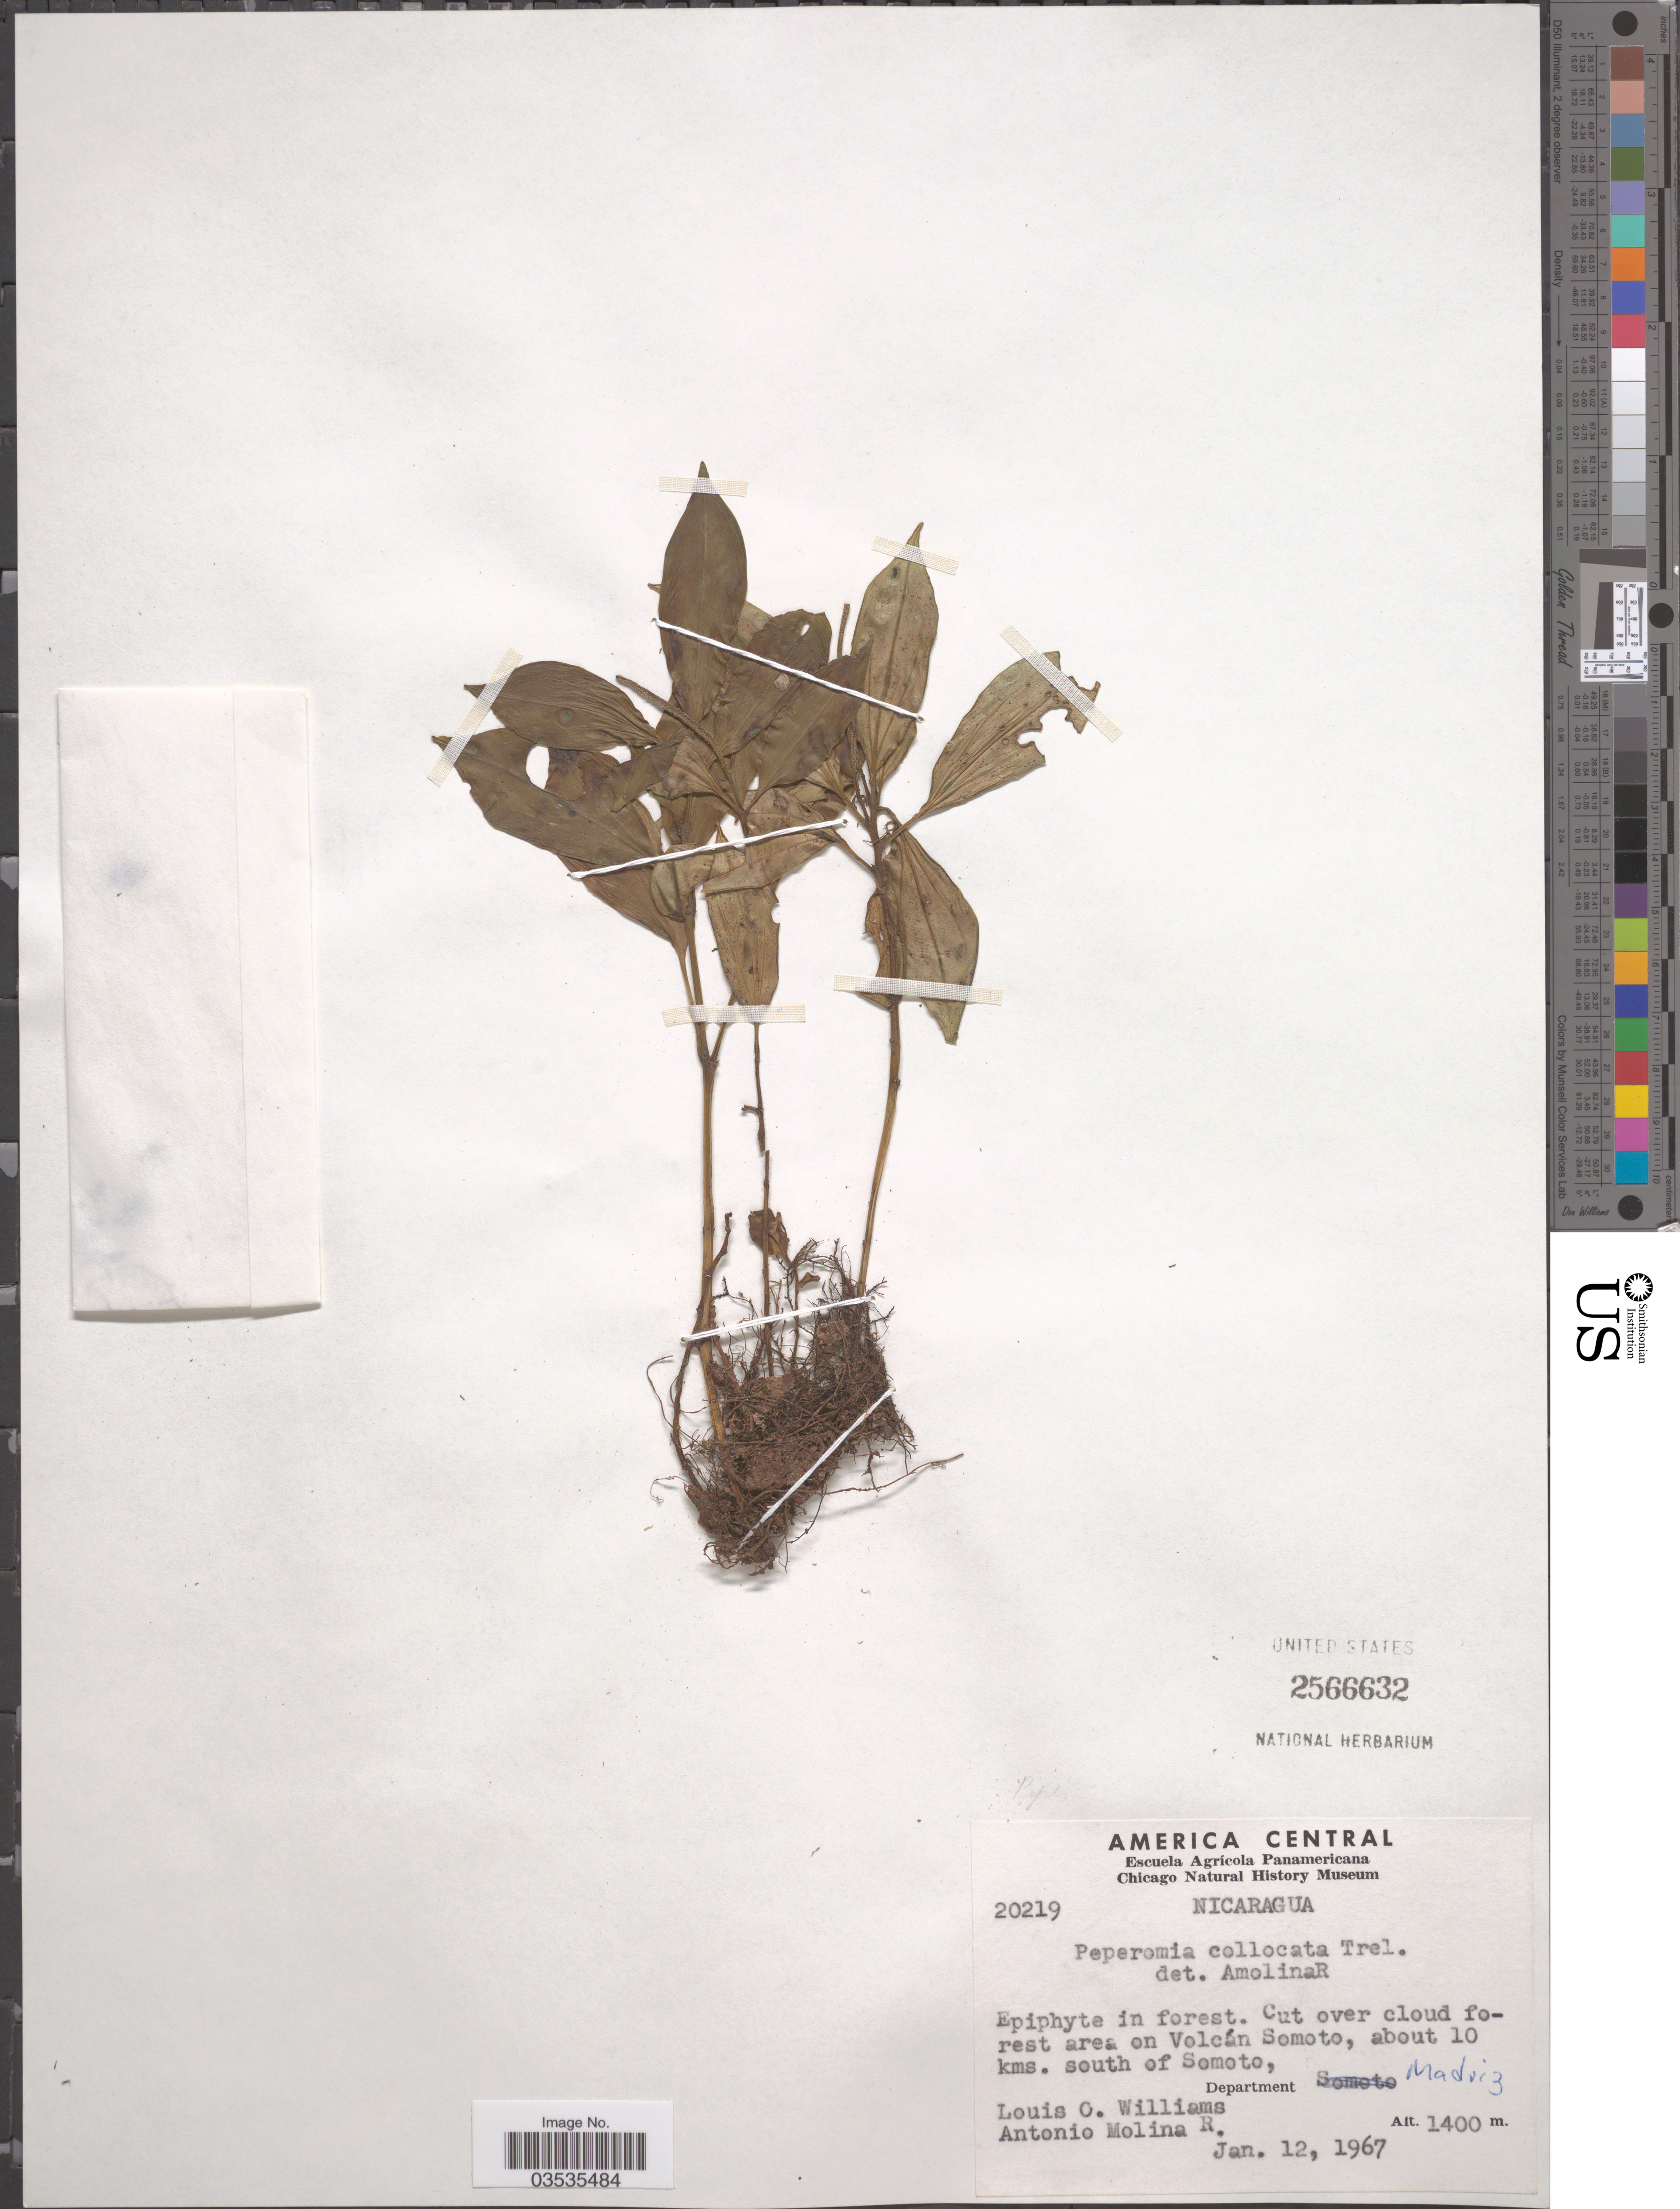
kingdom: Plantae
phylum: Tracheophyta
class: Magnoliopsida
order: Piperales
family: Piperaceae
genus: Peperomia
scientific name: Peperomia san-joseana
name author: C. DC.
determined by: Jiménez, José Estaban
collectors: L. O. Williams & A. Molina R.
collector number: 20219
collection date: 1967-01-12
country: Nicaragua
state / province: Madriz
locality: Cut over cloud forest area on Volcán Somoto, about 10 kms. south of Somoto, Department Madriz.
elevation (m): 1400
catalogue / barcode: US 2566632